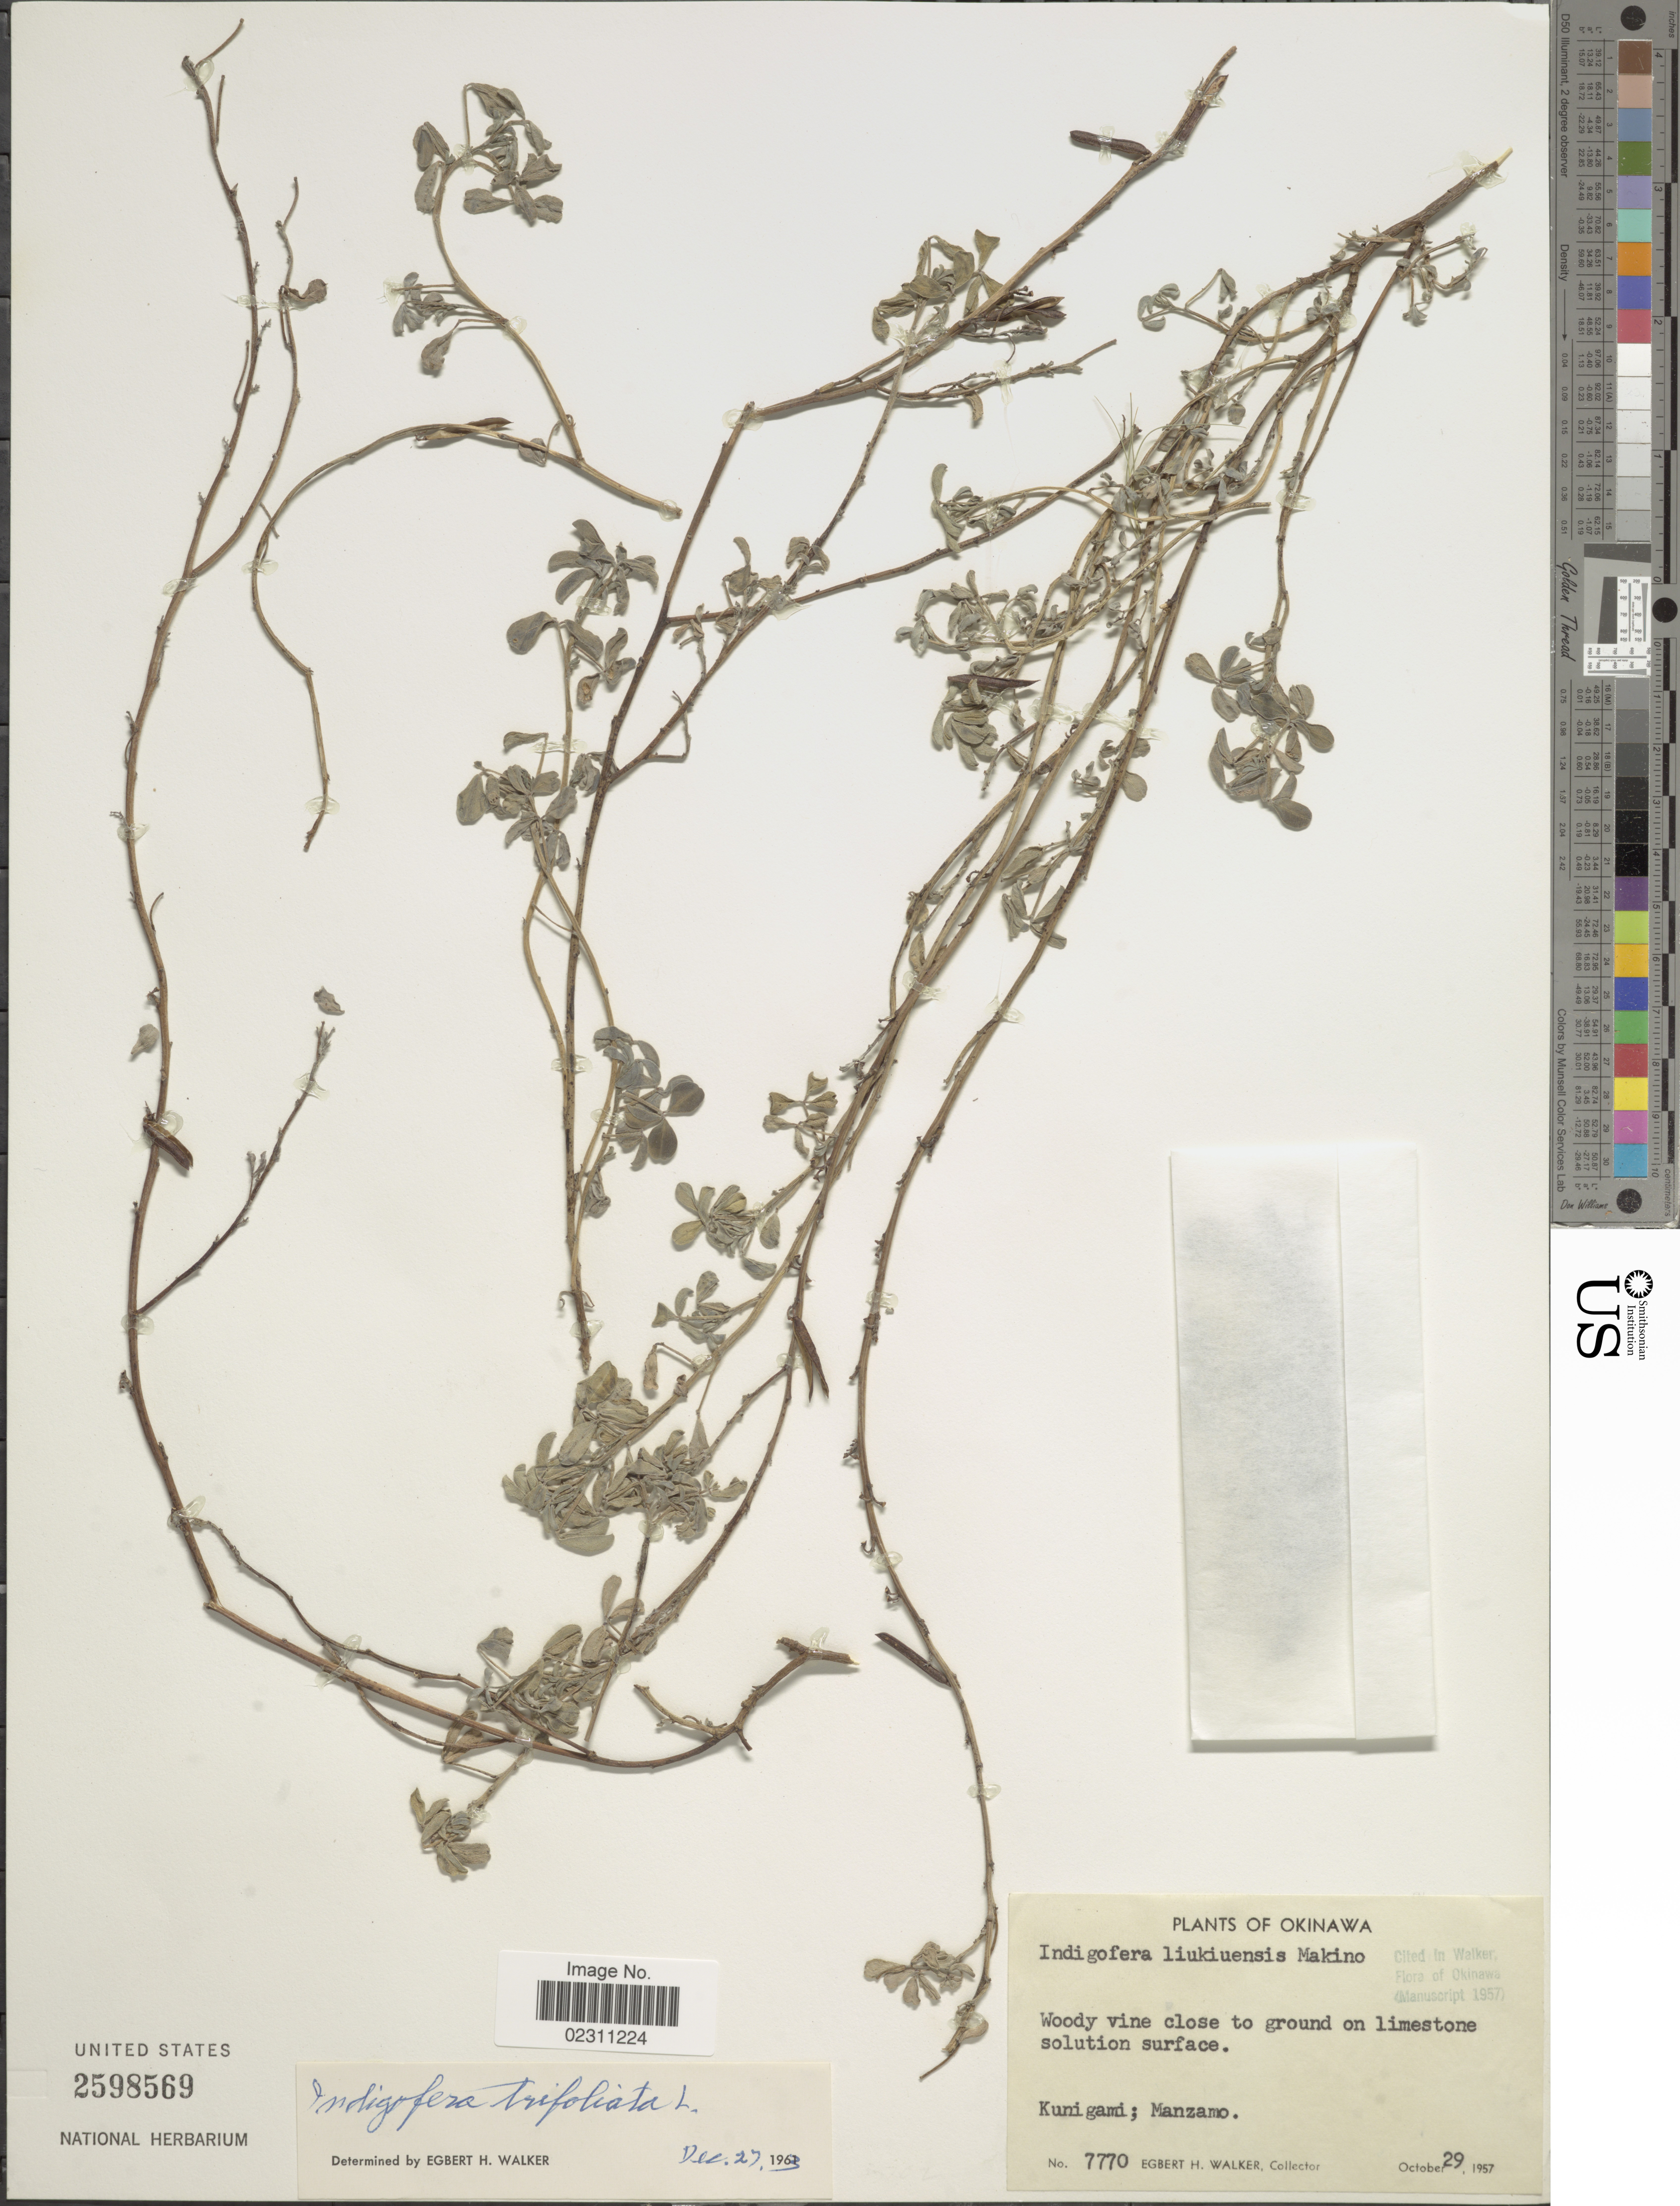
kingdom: Plantae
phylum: Tracheophyta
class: Magnoliopsida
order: Fabales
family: Fabaceae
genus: Indigofera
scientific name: Indigofera trifoliata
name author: L.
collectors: E. H. Walker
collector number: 7770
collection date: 1957-10-29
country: Japan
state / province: Okinawa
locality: Kunigami; Manzamo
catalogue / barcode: US 2598569